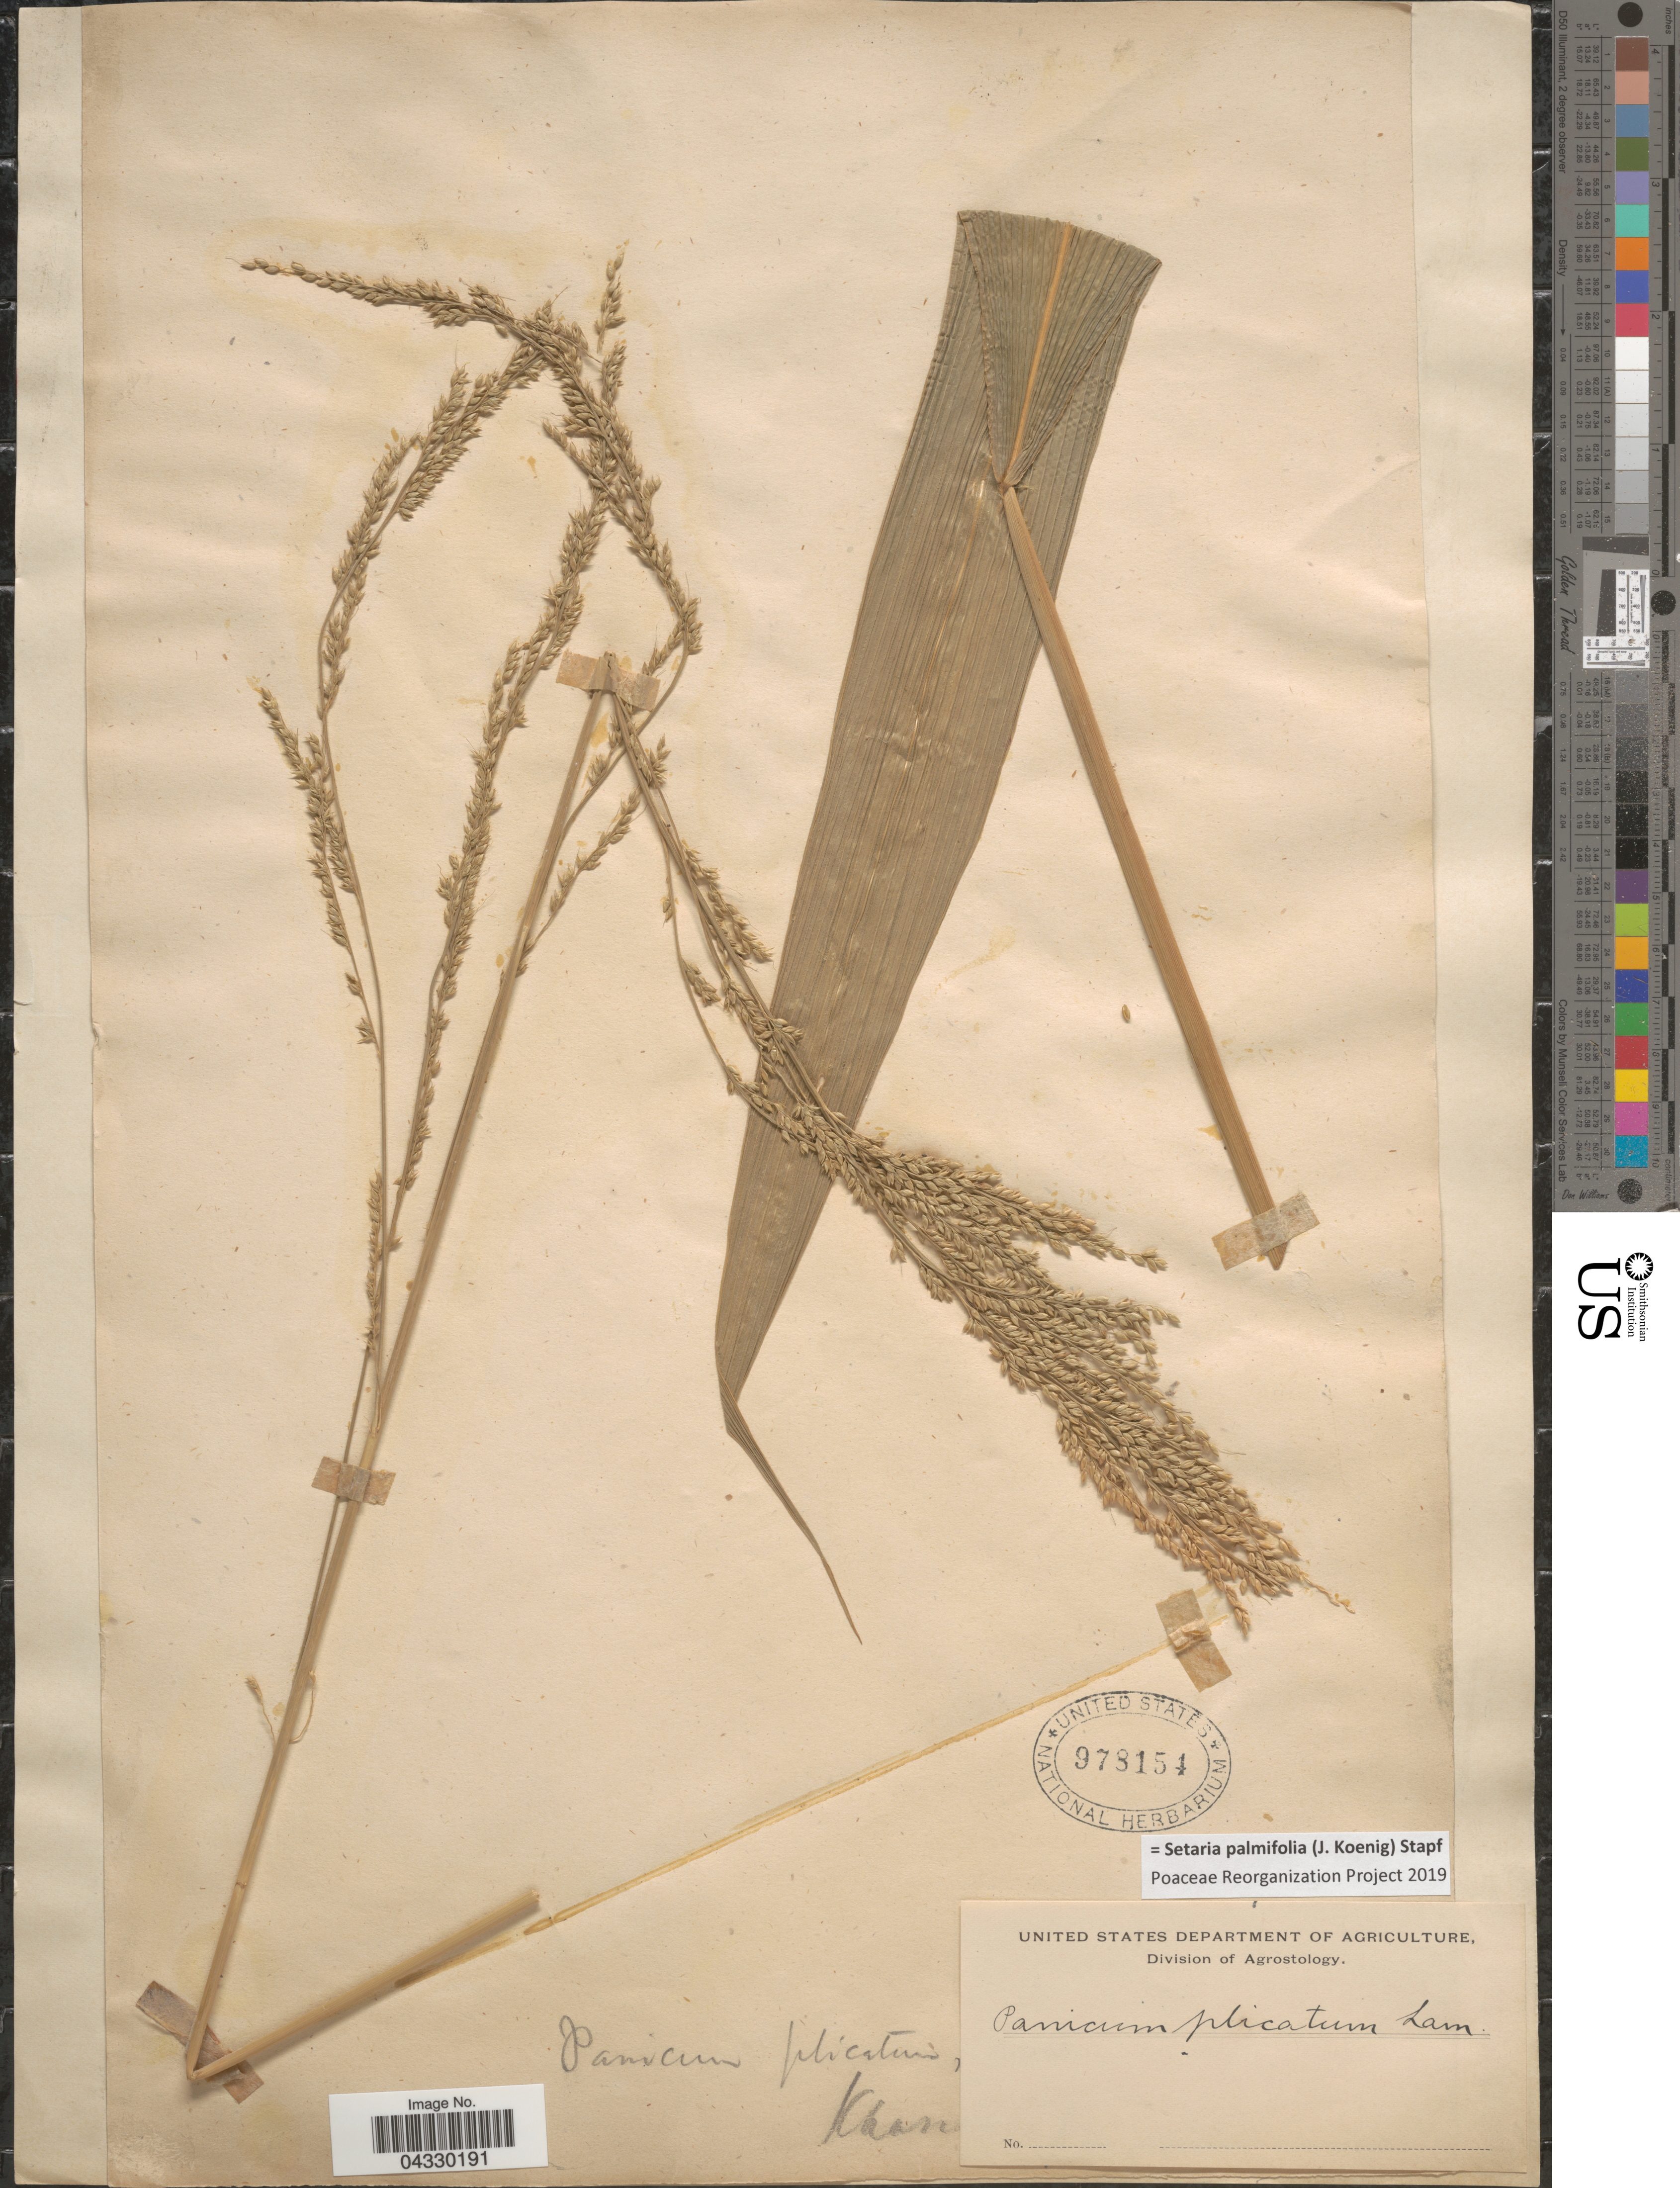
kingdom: Plantae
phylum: Tracheophyta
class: Liliopsida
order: Poales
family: Poaceae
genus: Setaria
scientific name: Setaria palmifolia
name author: (J. Koenig) Stapf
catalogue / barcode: US 978154